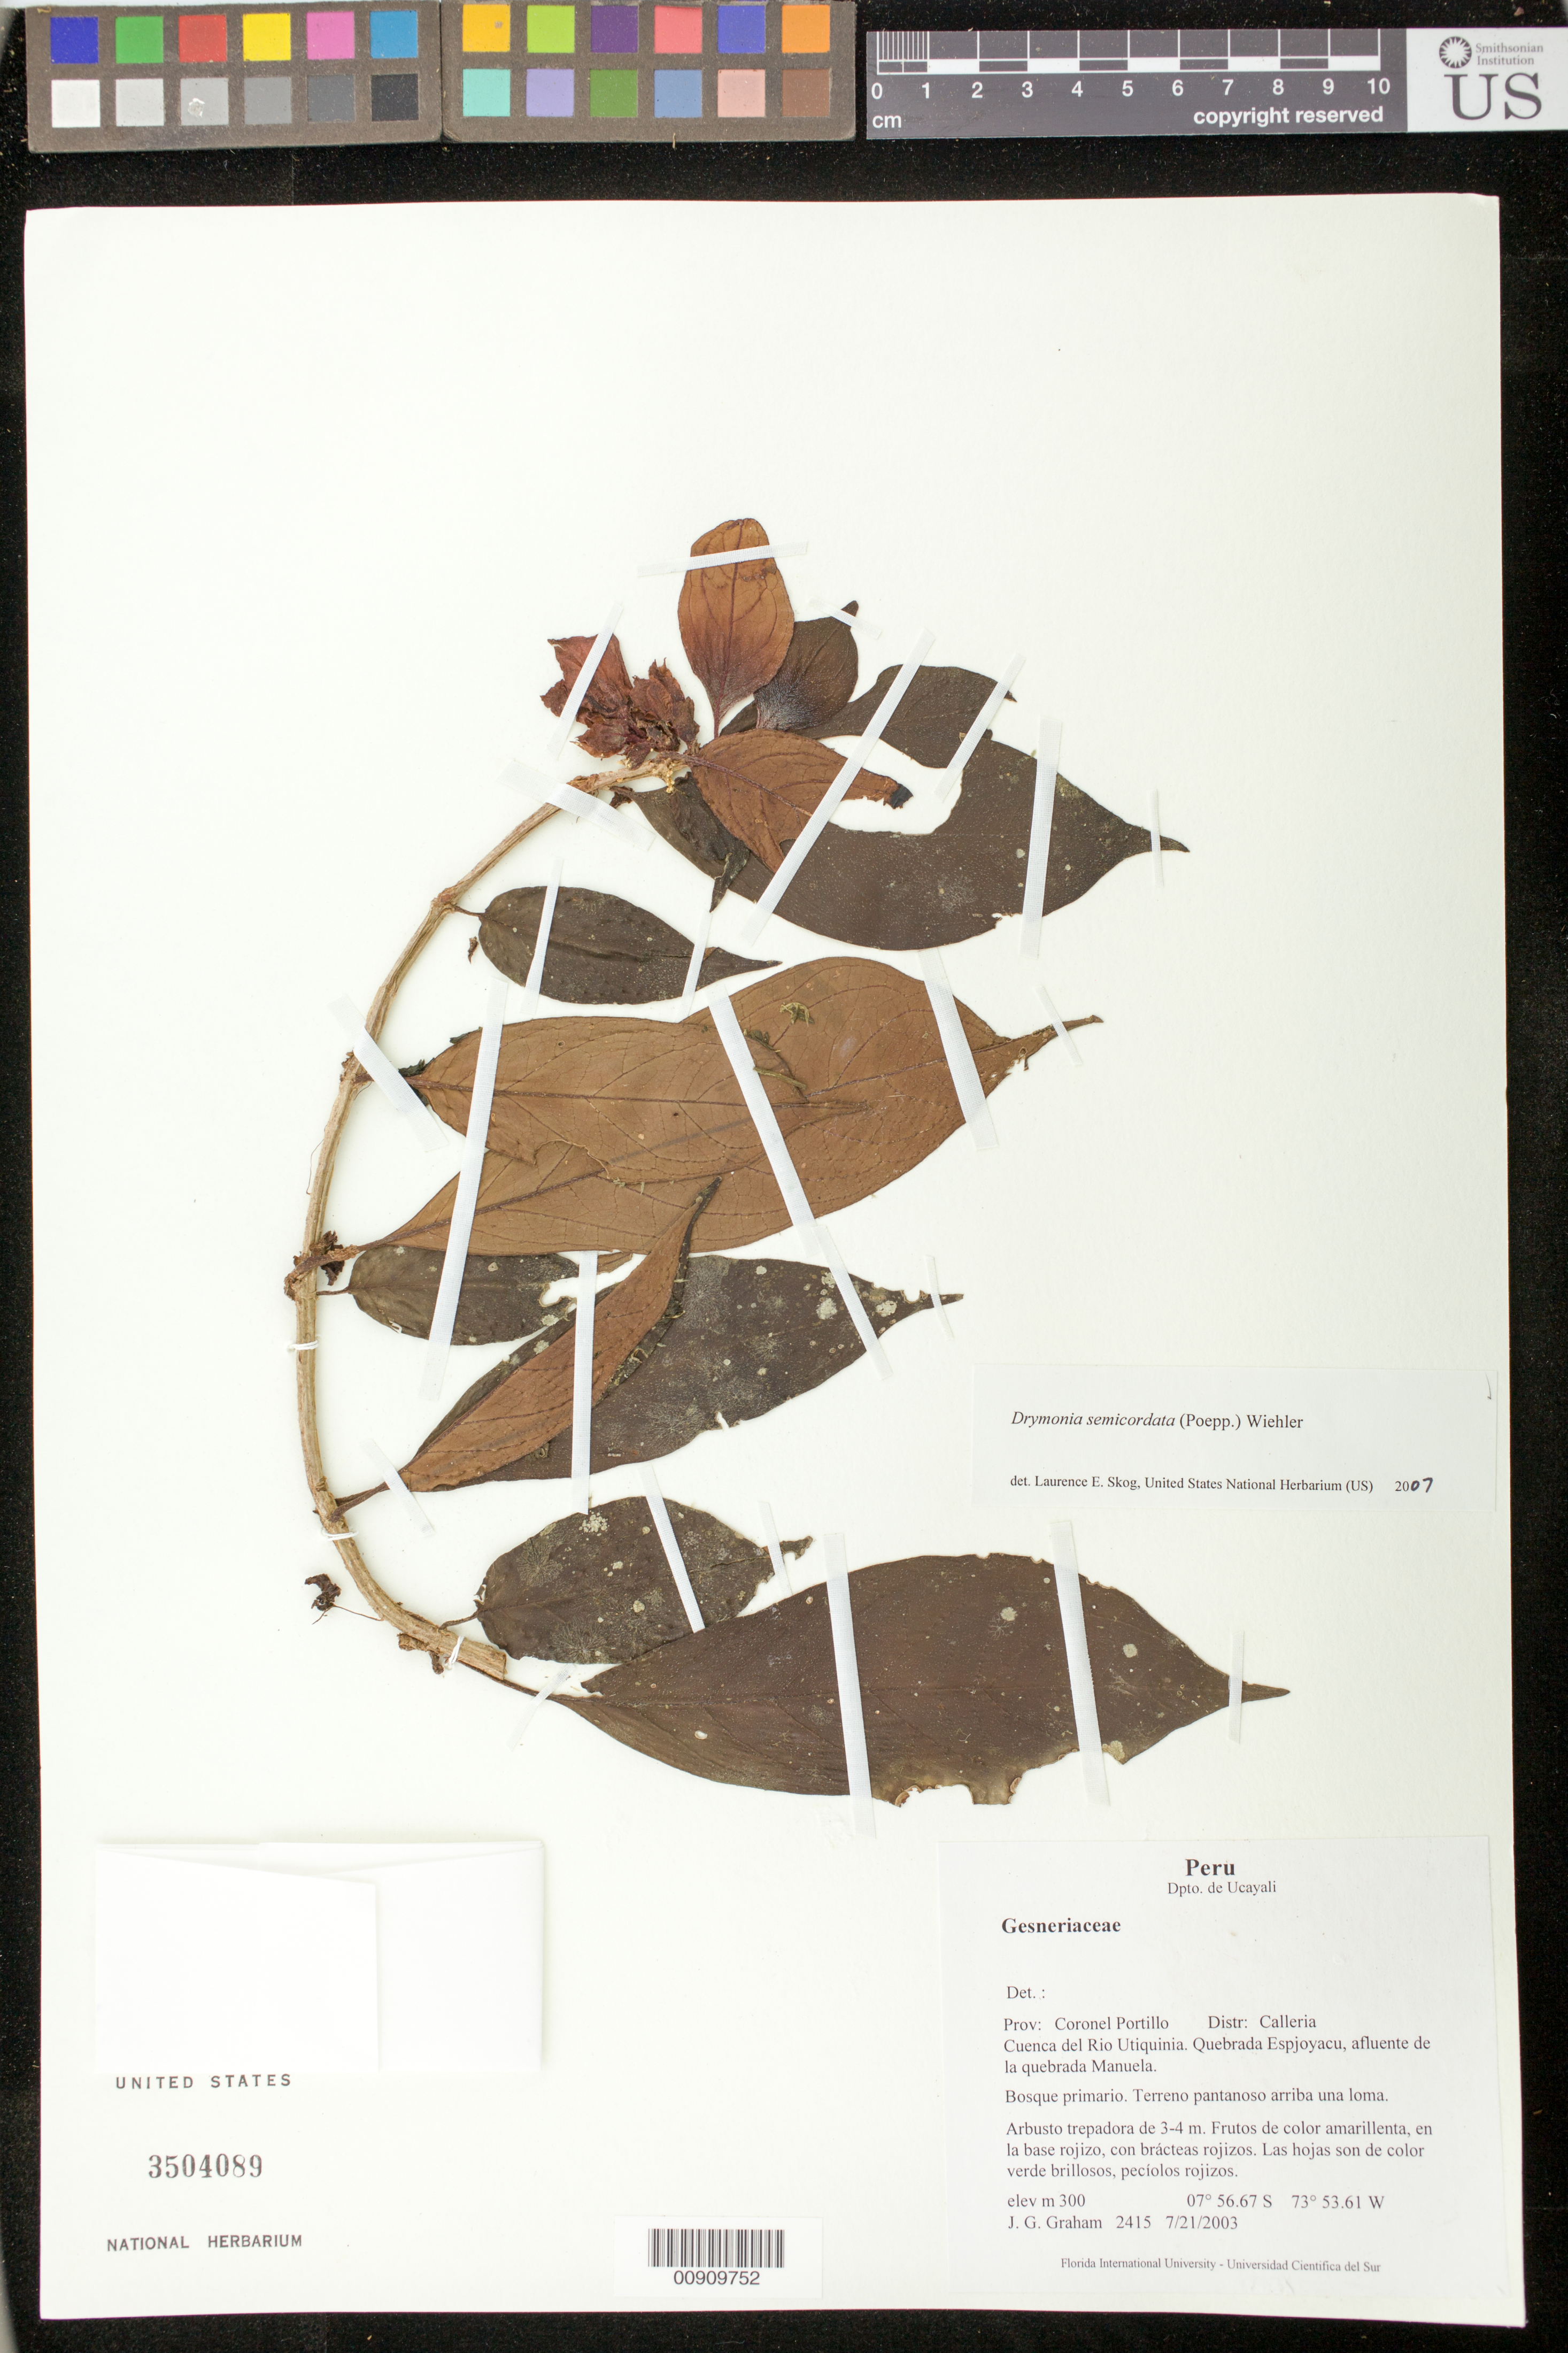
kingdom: Plantae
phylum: Tracheophyta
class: Magnoliopsida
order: Lamiales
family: Gesneriaceae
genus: Drymonia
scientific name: Drymonia semicordata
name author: (Poepp.) Wiehler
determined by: Skog, Laurence E.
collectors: J. G. Graham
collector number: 2415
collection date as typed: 21 Jul 2003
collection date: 2003-07-21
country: Peru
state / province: Ucayali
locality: Prov. Coronel Portillo, Distr. Calleria. Cuenca del Rio Utiquinia. Quebrada Espjoyacu, afluente de la quebrada Manuela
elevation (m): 300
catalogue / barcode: US 3504089